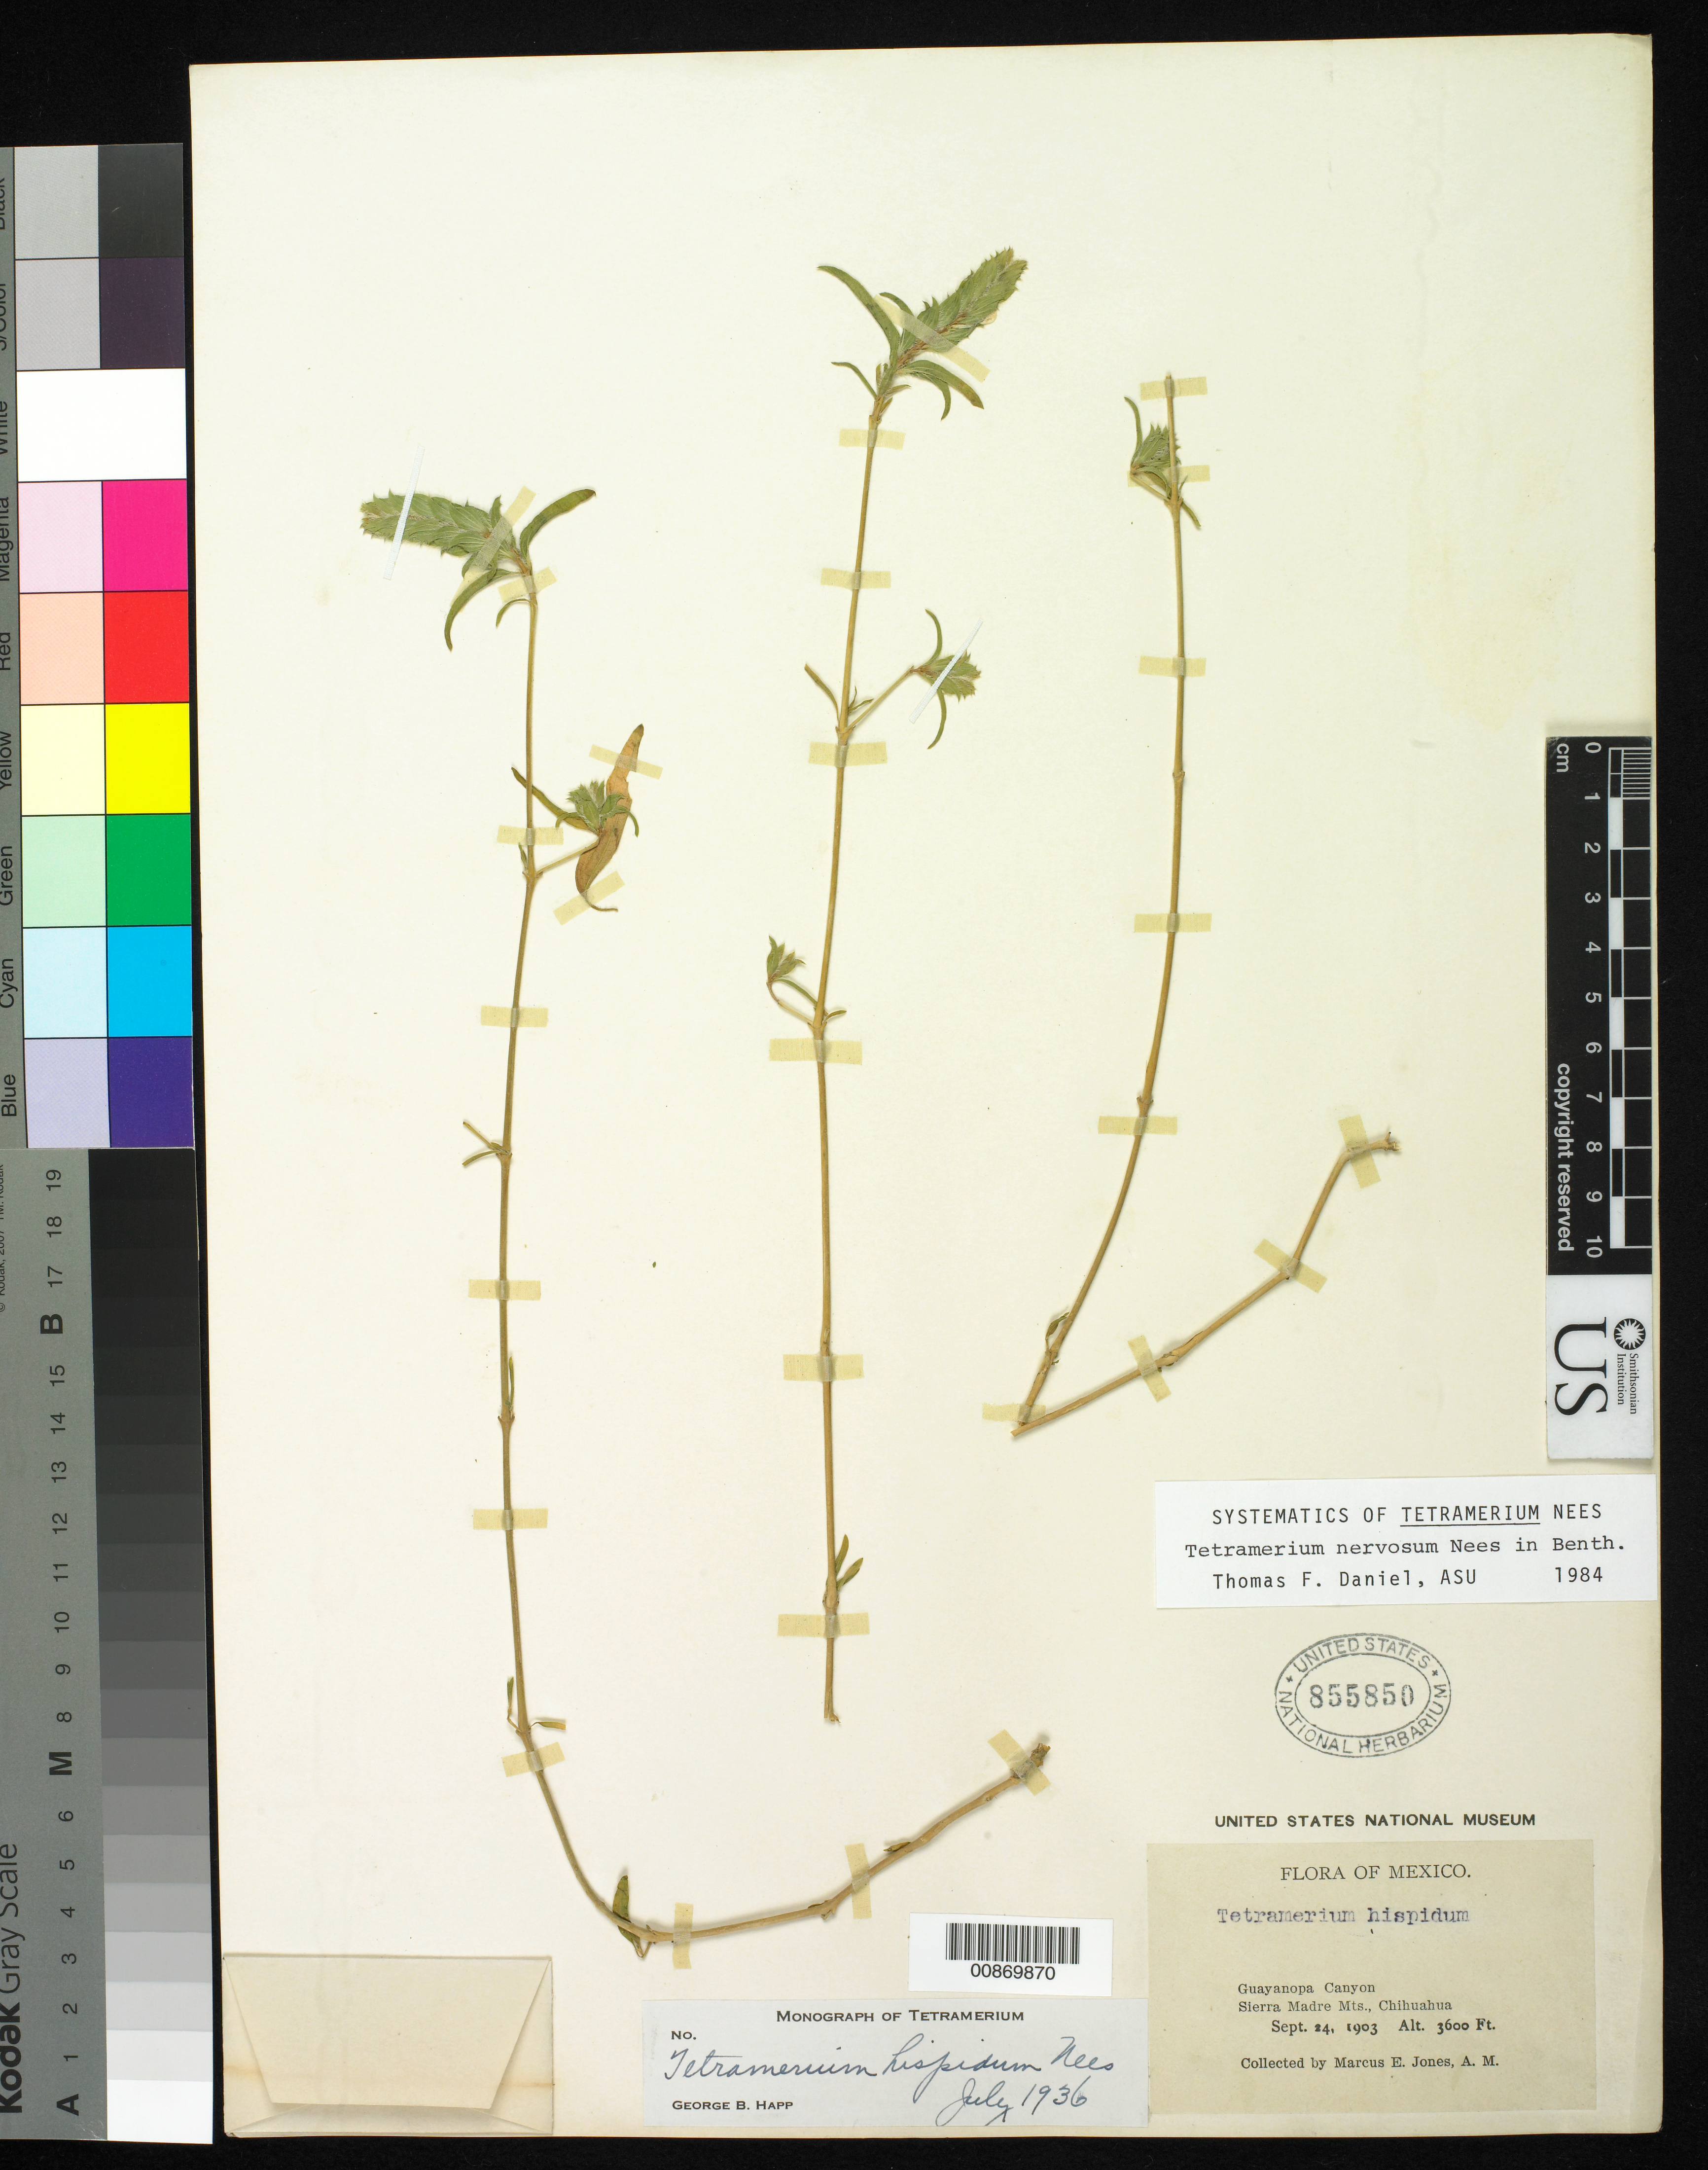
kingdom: Plantae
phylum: Tracheophyta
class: Magnoliopsida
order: Lamiales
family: Acanthaceae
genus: Tetramerium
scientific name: Tetramerium nervosum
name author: Nees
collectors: M. E. Jones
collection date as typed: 24 Sep 1903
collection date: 1903-09-24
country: Mexico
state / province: Chihuahua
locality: Guayanopa Canyon, Sierra Madre Mts., Chihuahua.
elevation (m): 1097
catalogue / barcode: US 855850